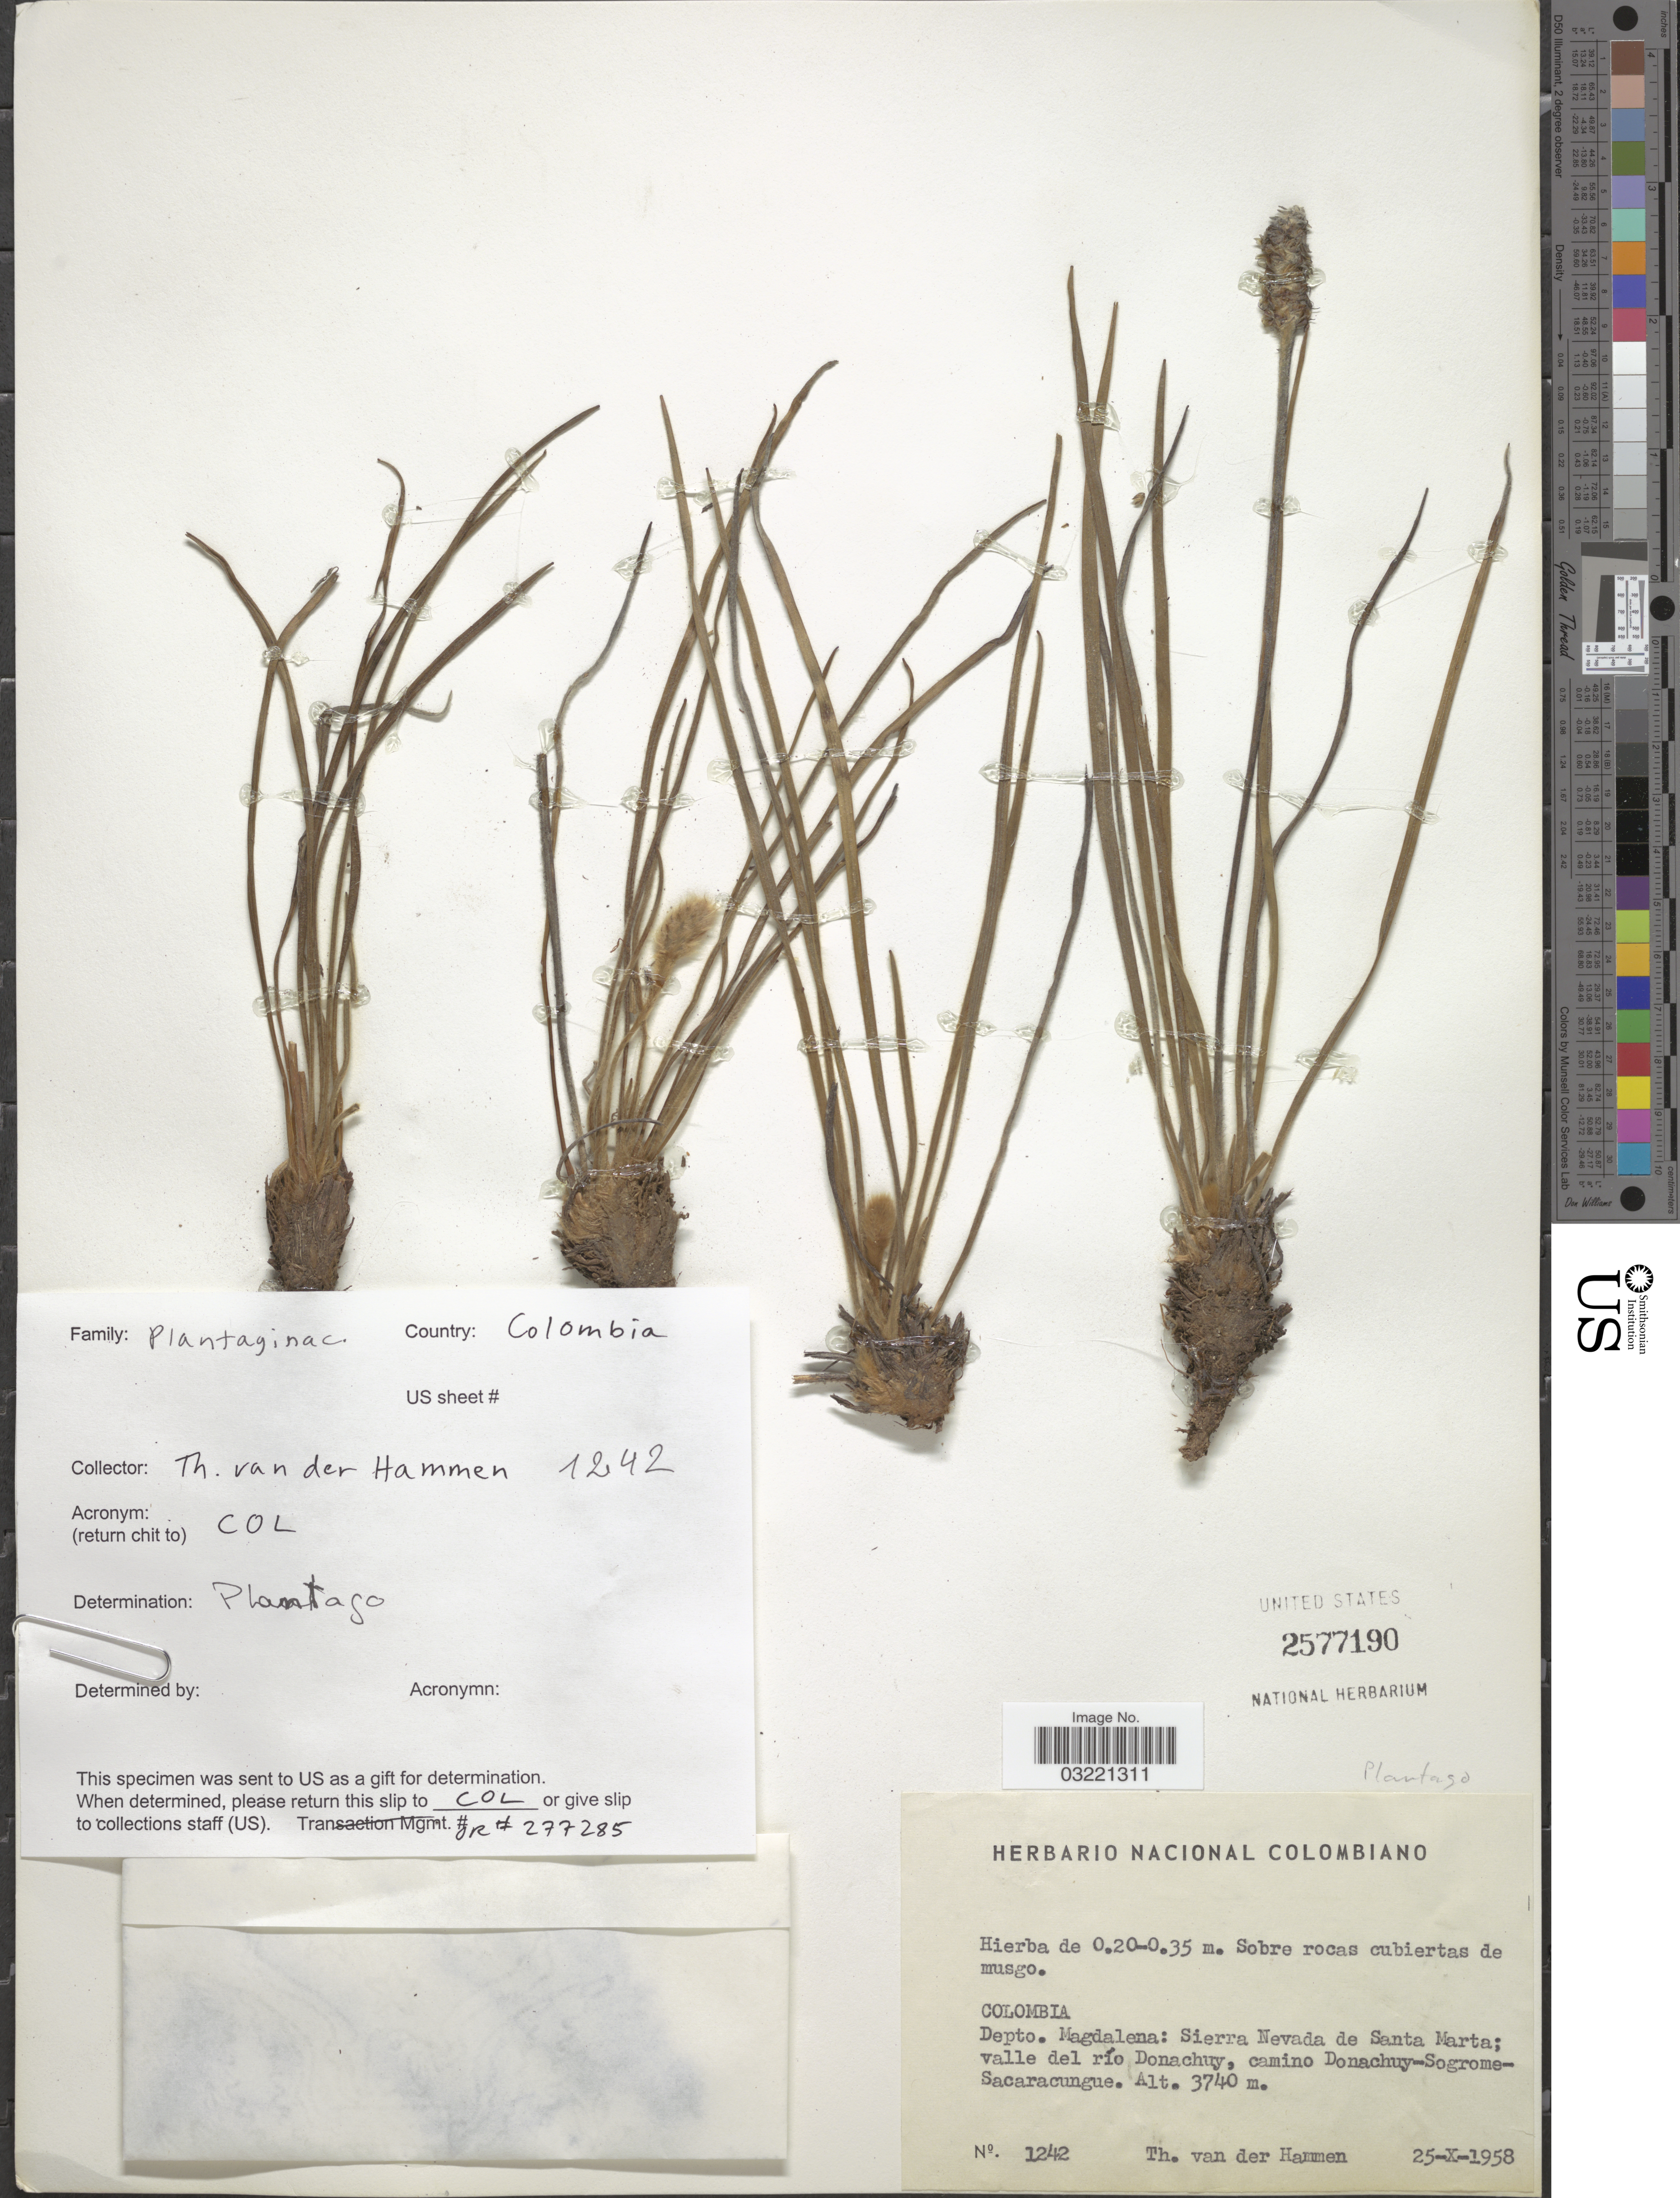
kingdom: Plantae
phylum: Tracheophyta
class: Magnoliopsida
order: Lamiales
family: Plantaginaceae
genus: Plantago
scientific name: Plantago sp.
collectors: T. Van der Hammen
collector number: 1242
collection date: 1958-10-25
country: Colombia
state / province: Magdalena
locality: Depto. Magdalena: Sierra Nevada de Santa Marta; valle del río Donachuy, camino Donachuy-Sogrome-Sacaracungue.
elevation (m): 3740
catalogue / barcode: US 2577190